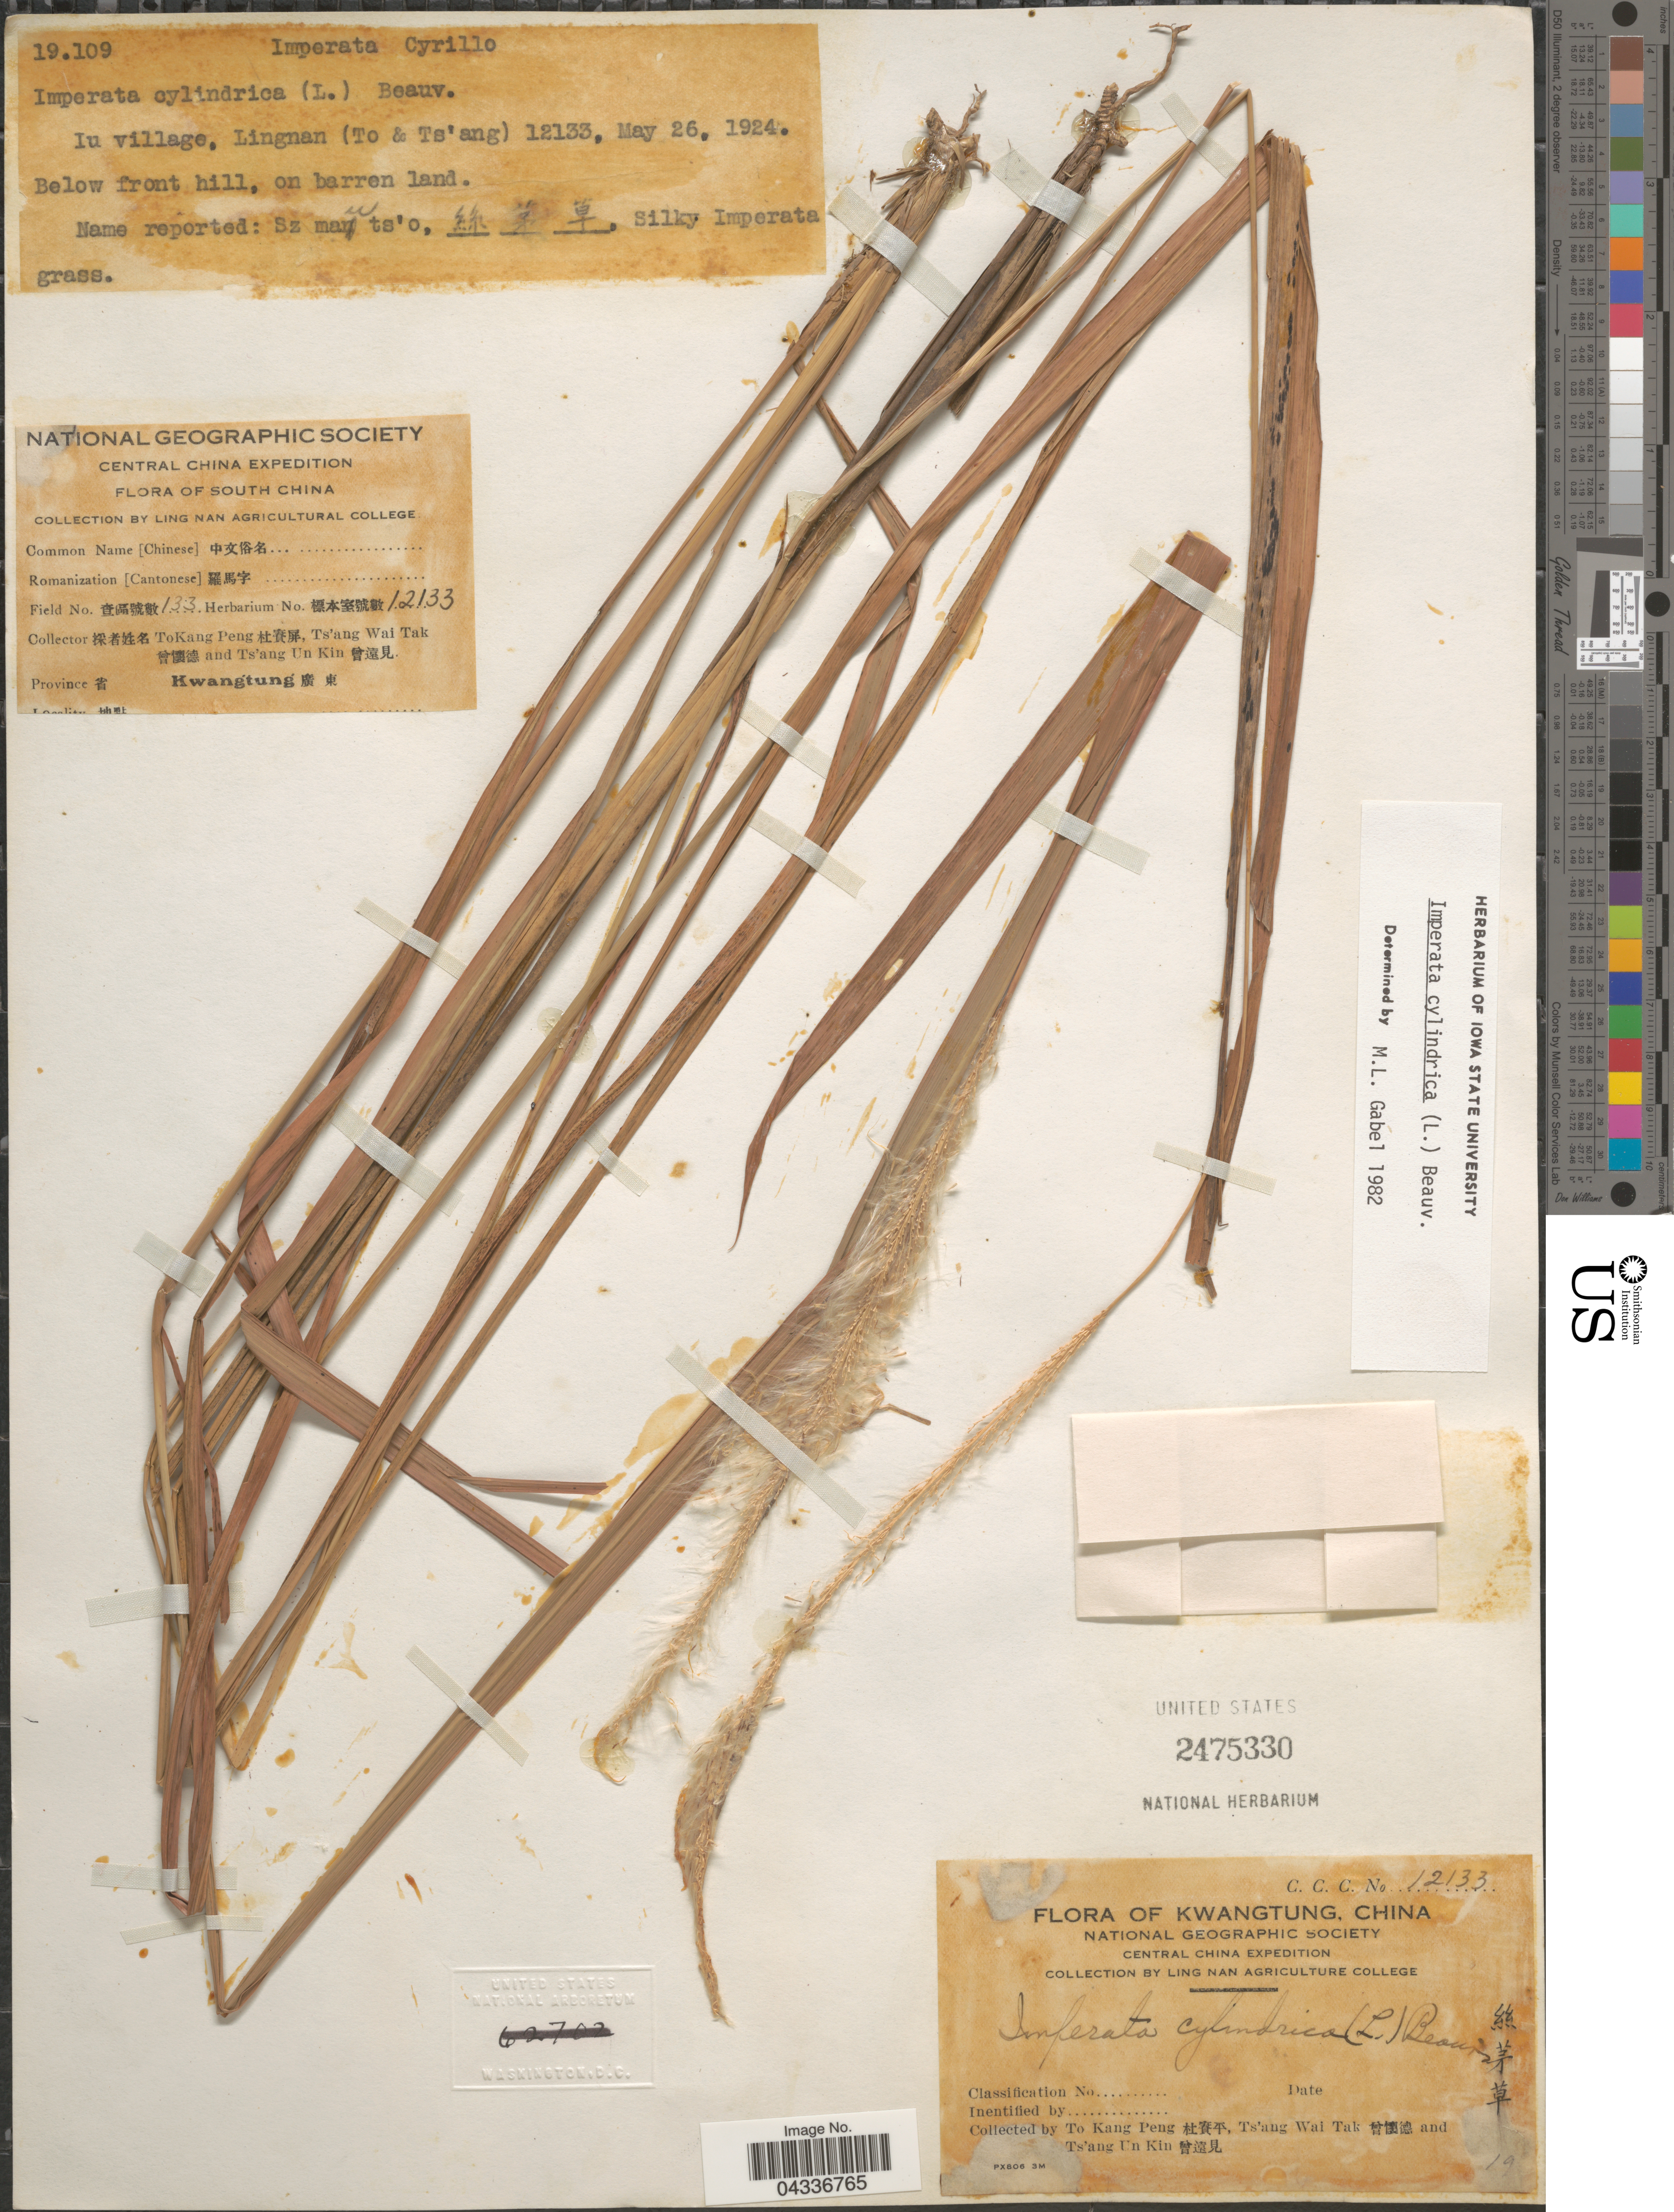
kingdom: Plantae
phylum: Tracheophyta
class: Liliopsida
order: Poales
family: Poaceae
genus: Imperata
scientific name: Imperata cylindrica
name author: (L.) P. Beauv.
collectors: T. K. Peng, W. T. Tsang & Ts' Ang Un Kin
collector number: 133/12133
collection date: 1924-05-26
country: China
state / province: Guangdong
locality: In village, Lingnan. South China. Kwangtung. National Geographic Society Central China Expedition.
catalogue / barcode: US 2475330